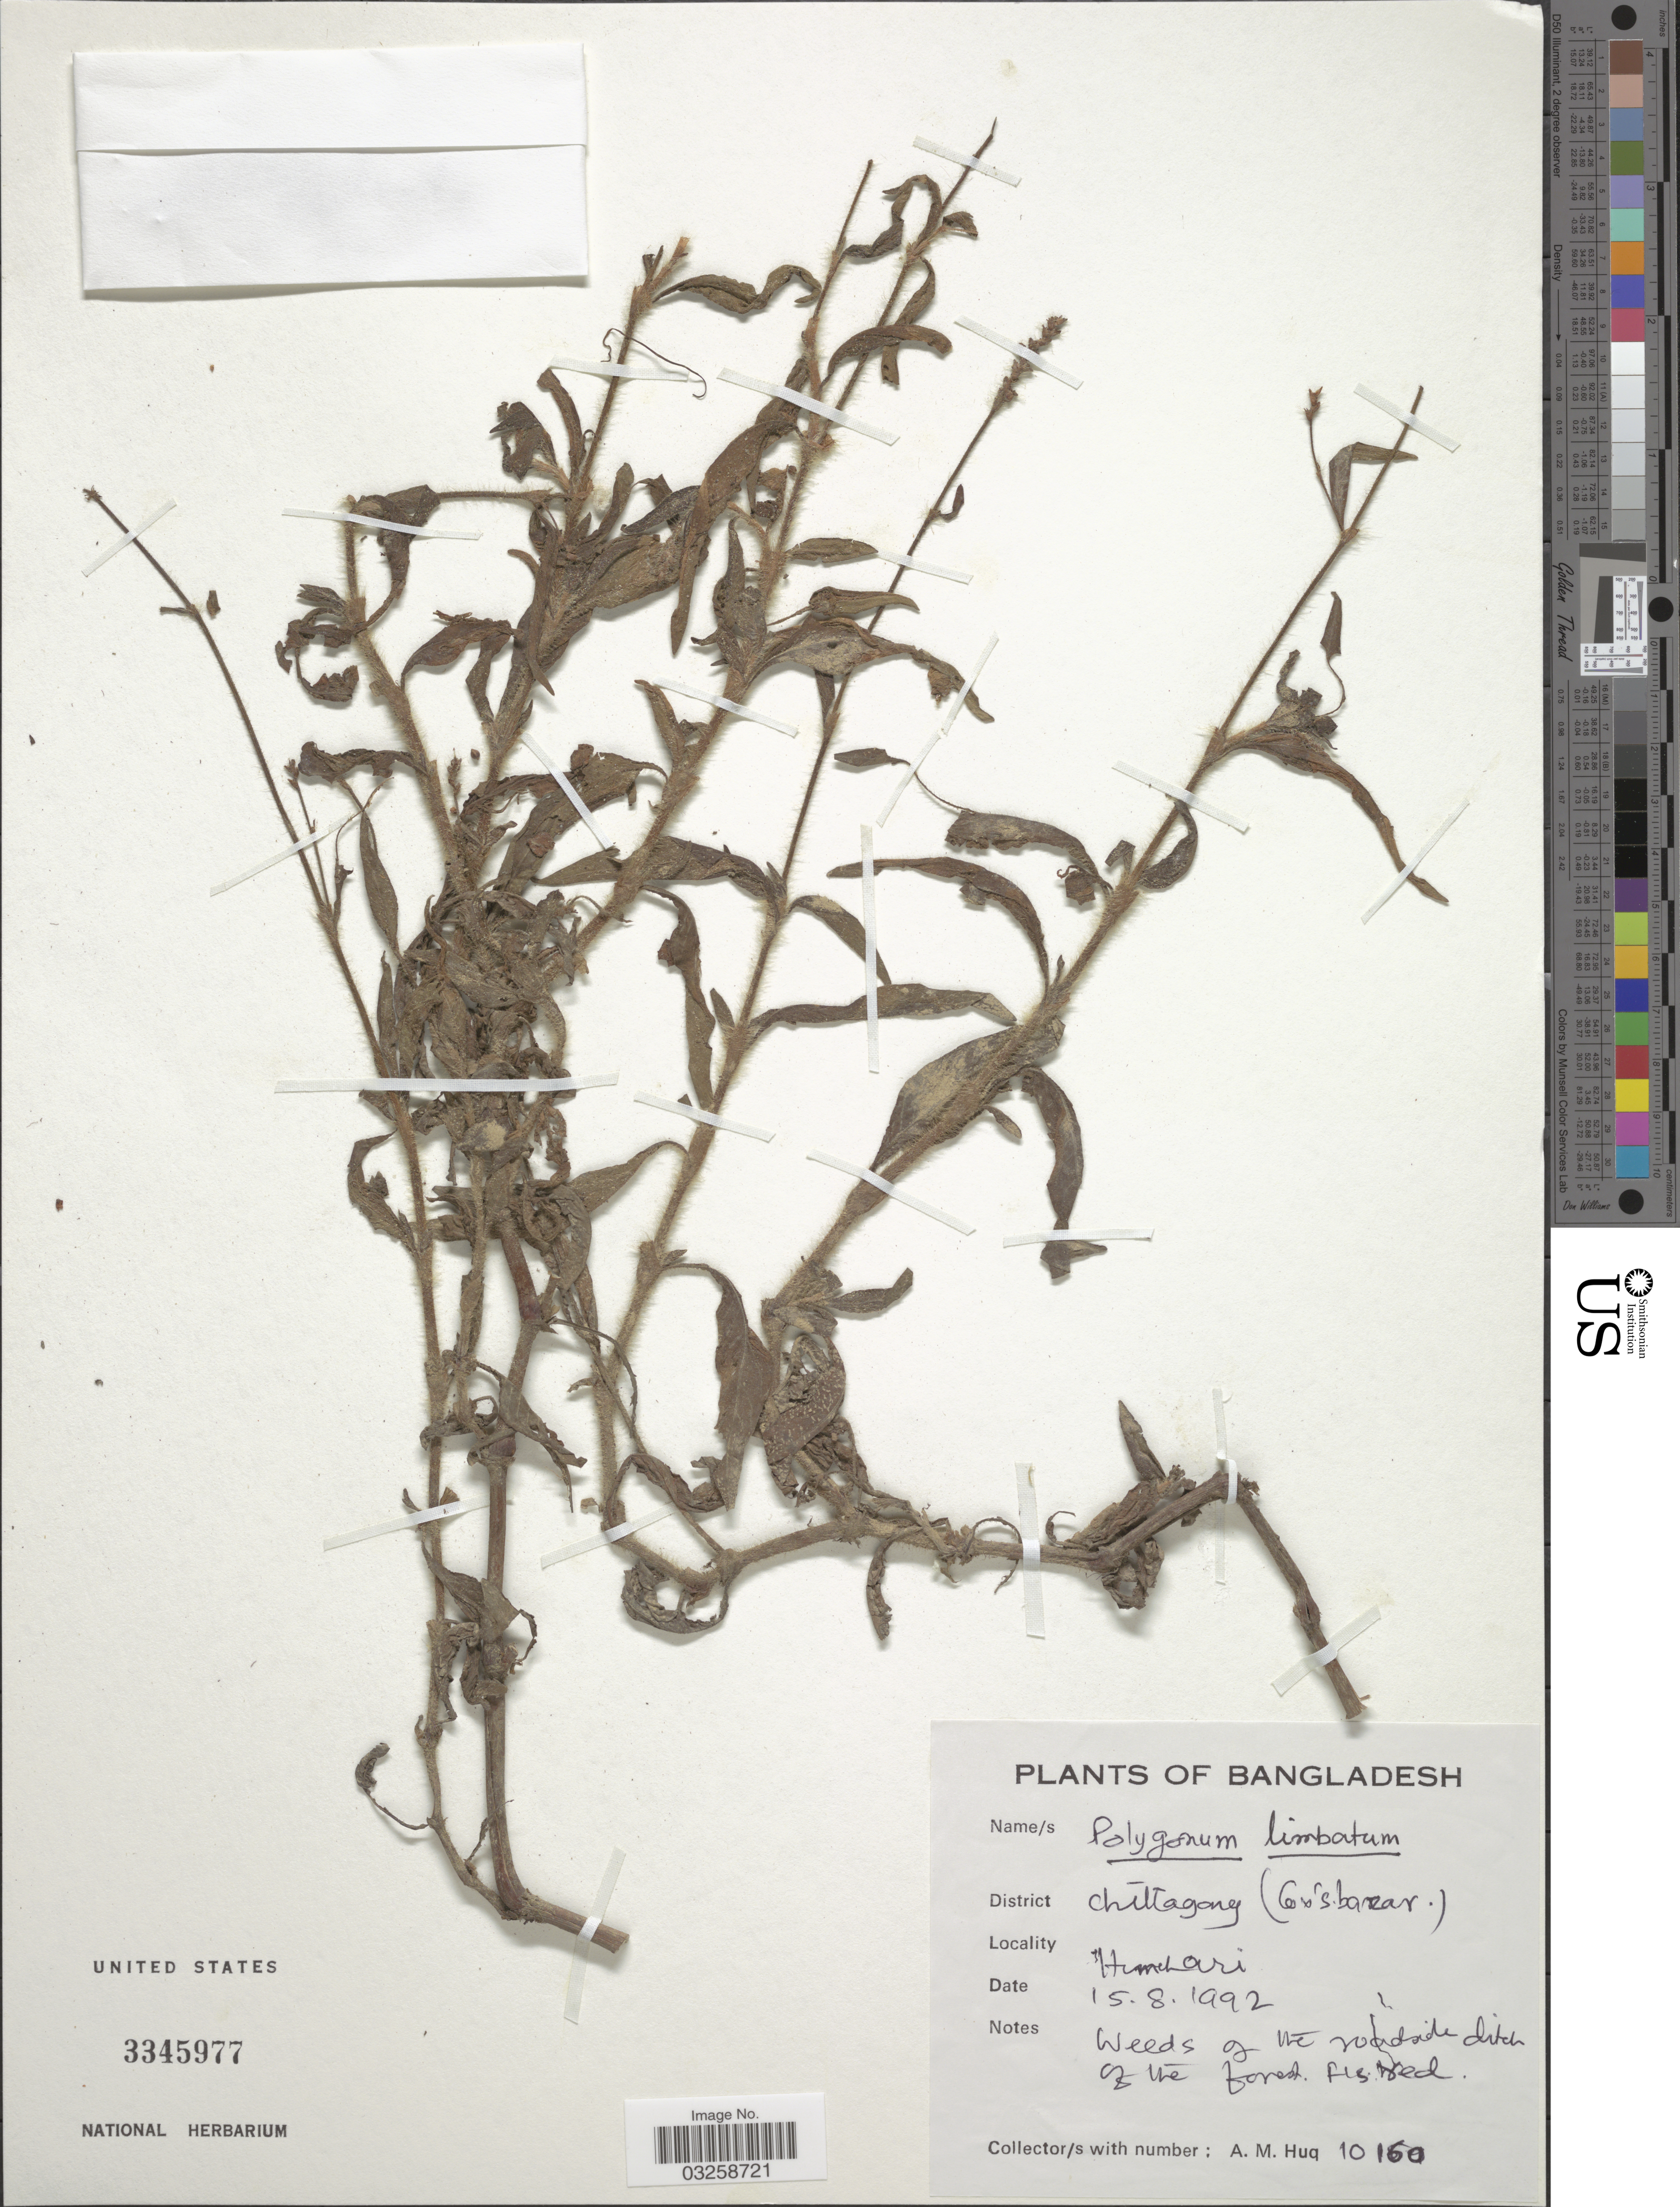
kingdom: Plantae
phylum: Tracheophyta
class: Magnoliopsida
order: Caryophyllales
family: Polygonaceae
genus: Polygonum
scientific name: Polygonum limbatum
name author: Meisn.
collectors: A. M. Huq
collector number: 10160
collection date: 1992-08-15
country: Bangladesh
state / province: Chittagong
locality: District Chittagong (Cox's bazar). Himchari.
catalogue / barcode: US 3345977